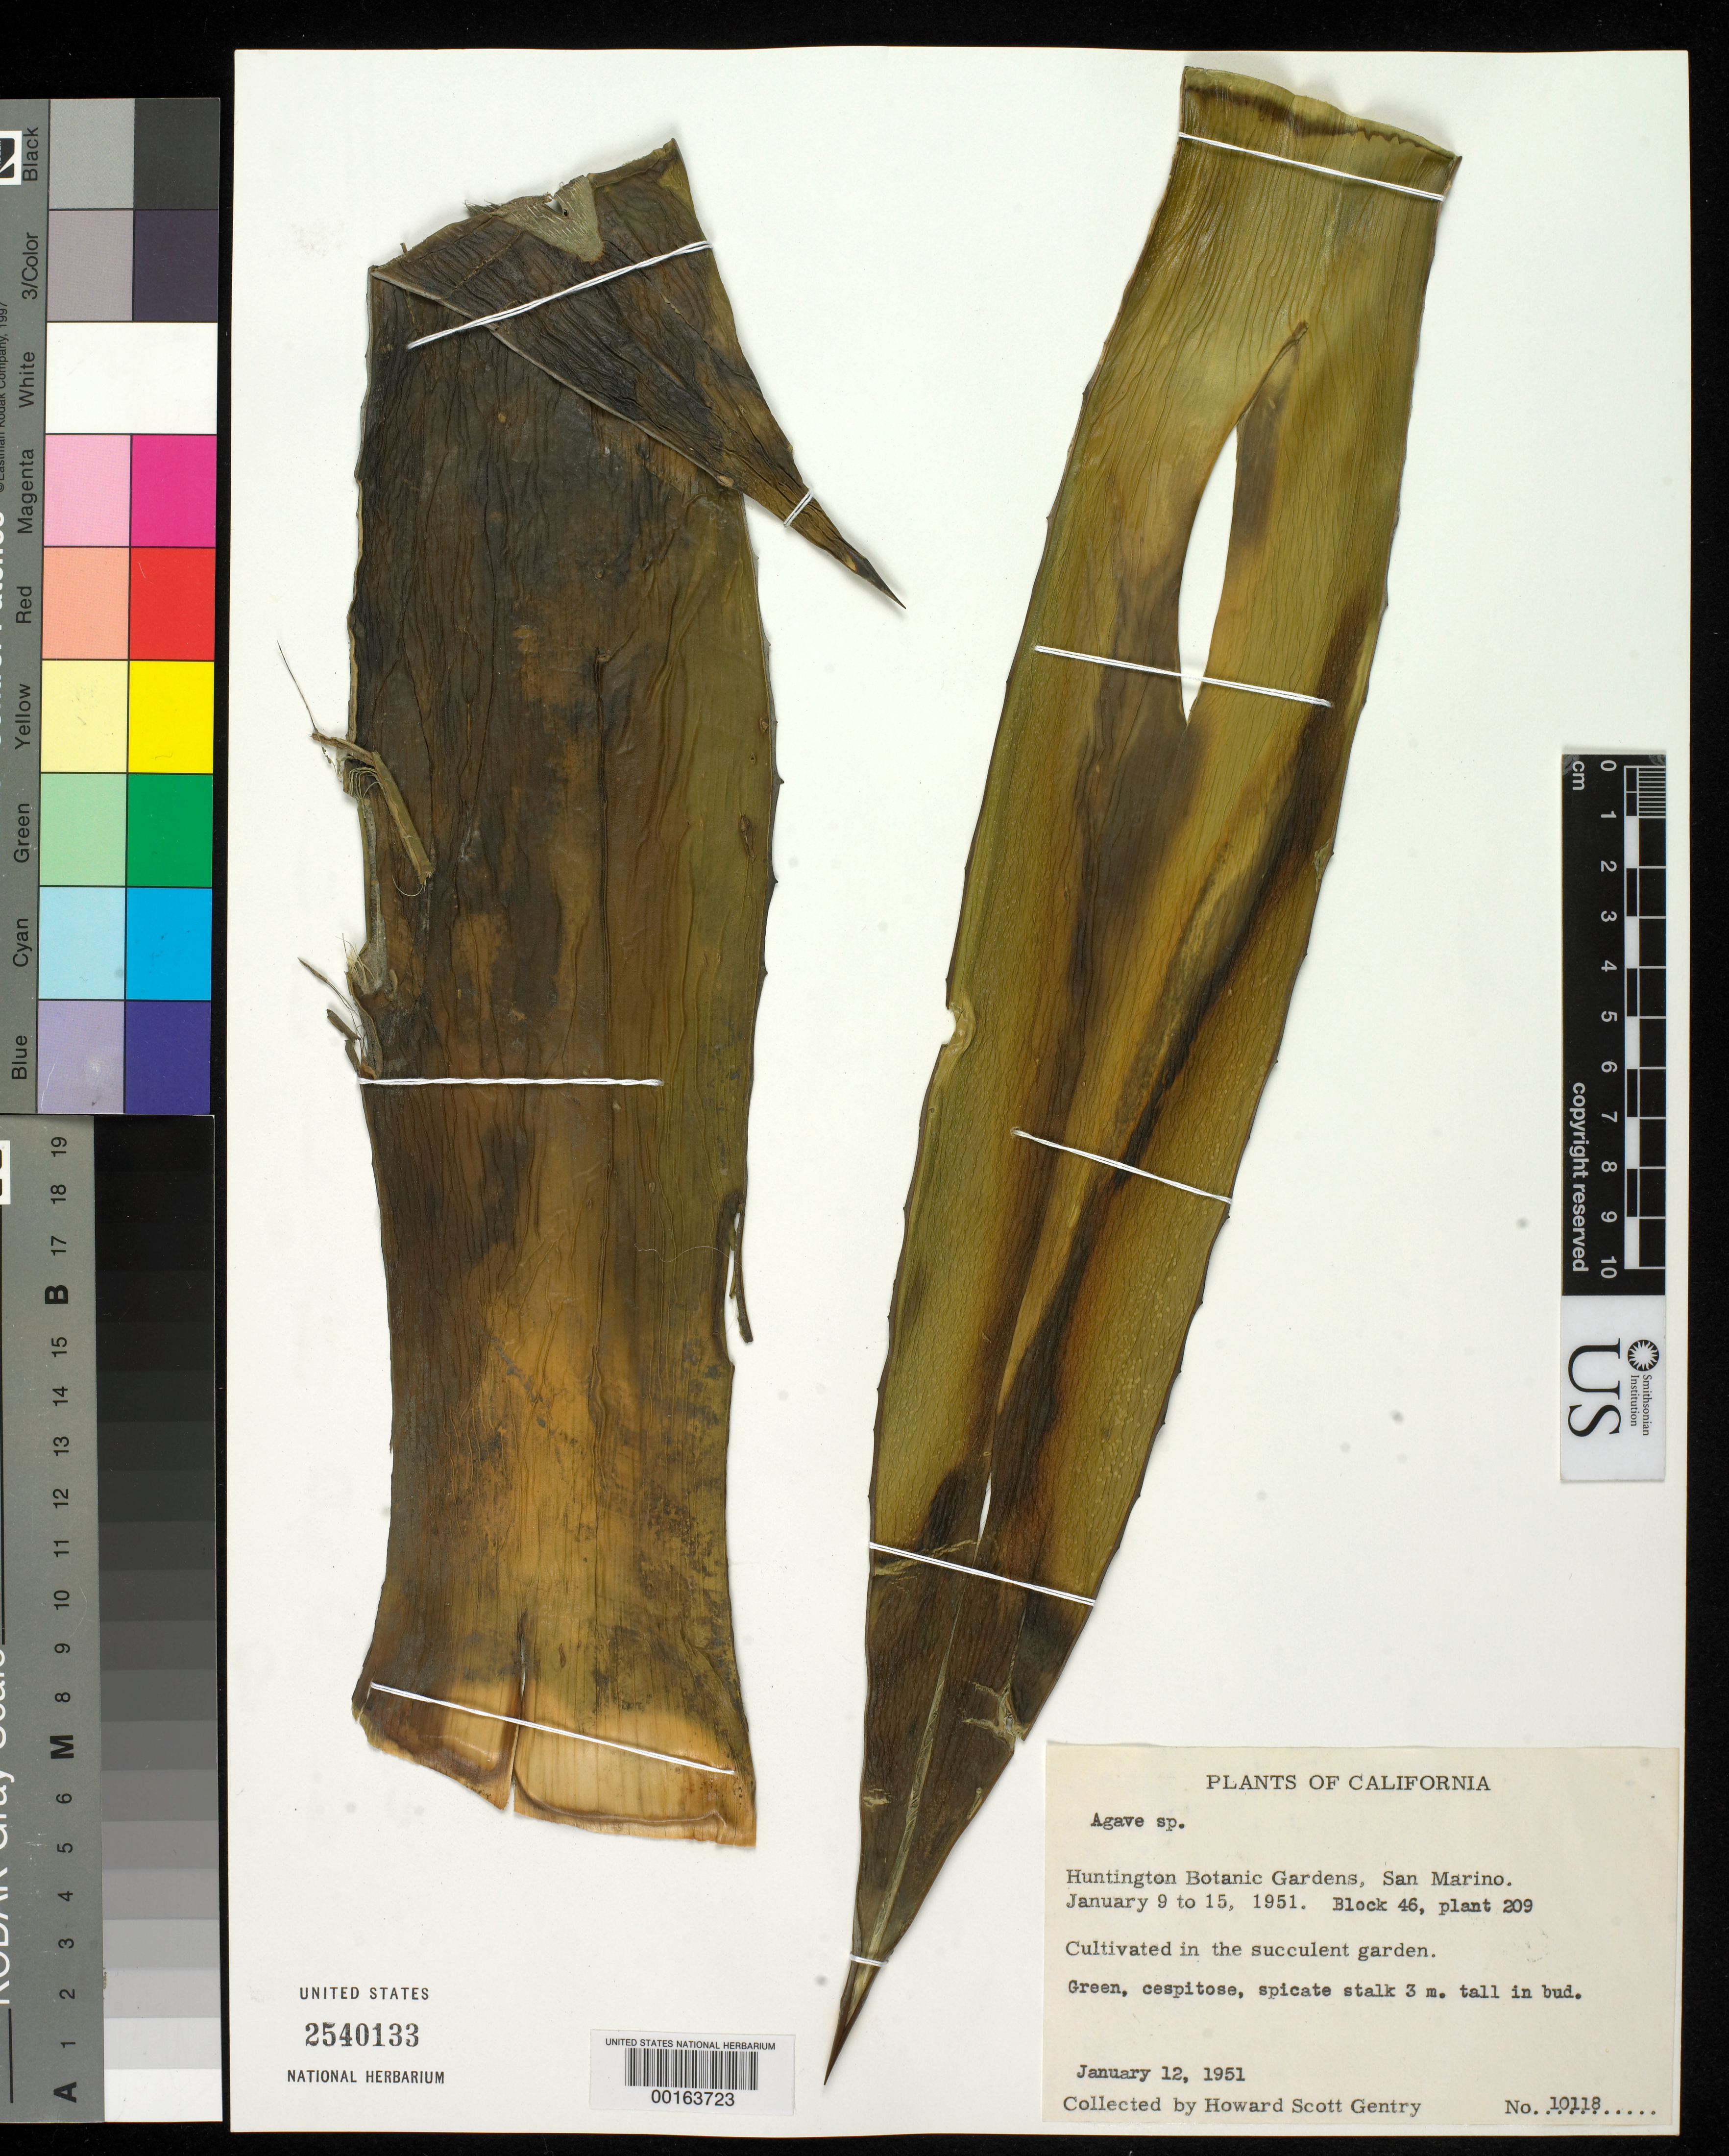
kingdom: Plantae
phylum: Tracheophyta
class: Liliopsida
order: Asparagales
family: Asparagaceae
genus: Agave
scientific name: Agave sp.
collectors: H. S. Gentry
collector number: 10118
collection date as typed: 12 Jan 1951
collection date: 1951-01-12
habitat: In succulent garden, block 46, plant 209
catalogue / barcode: US 2540133